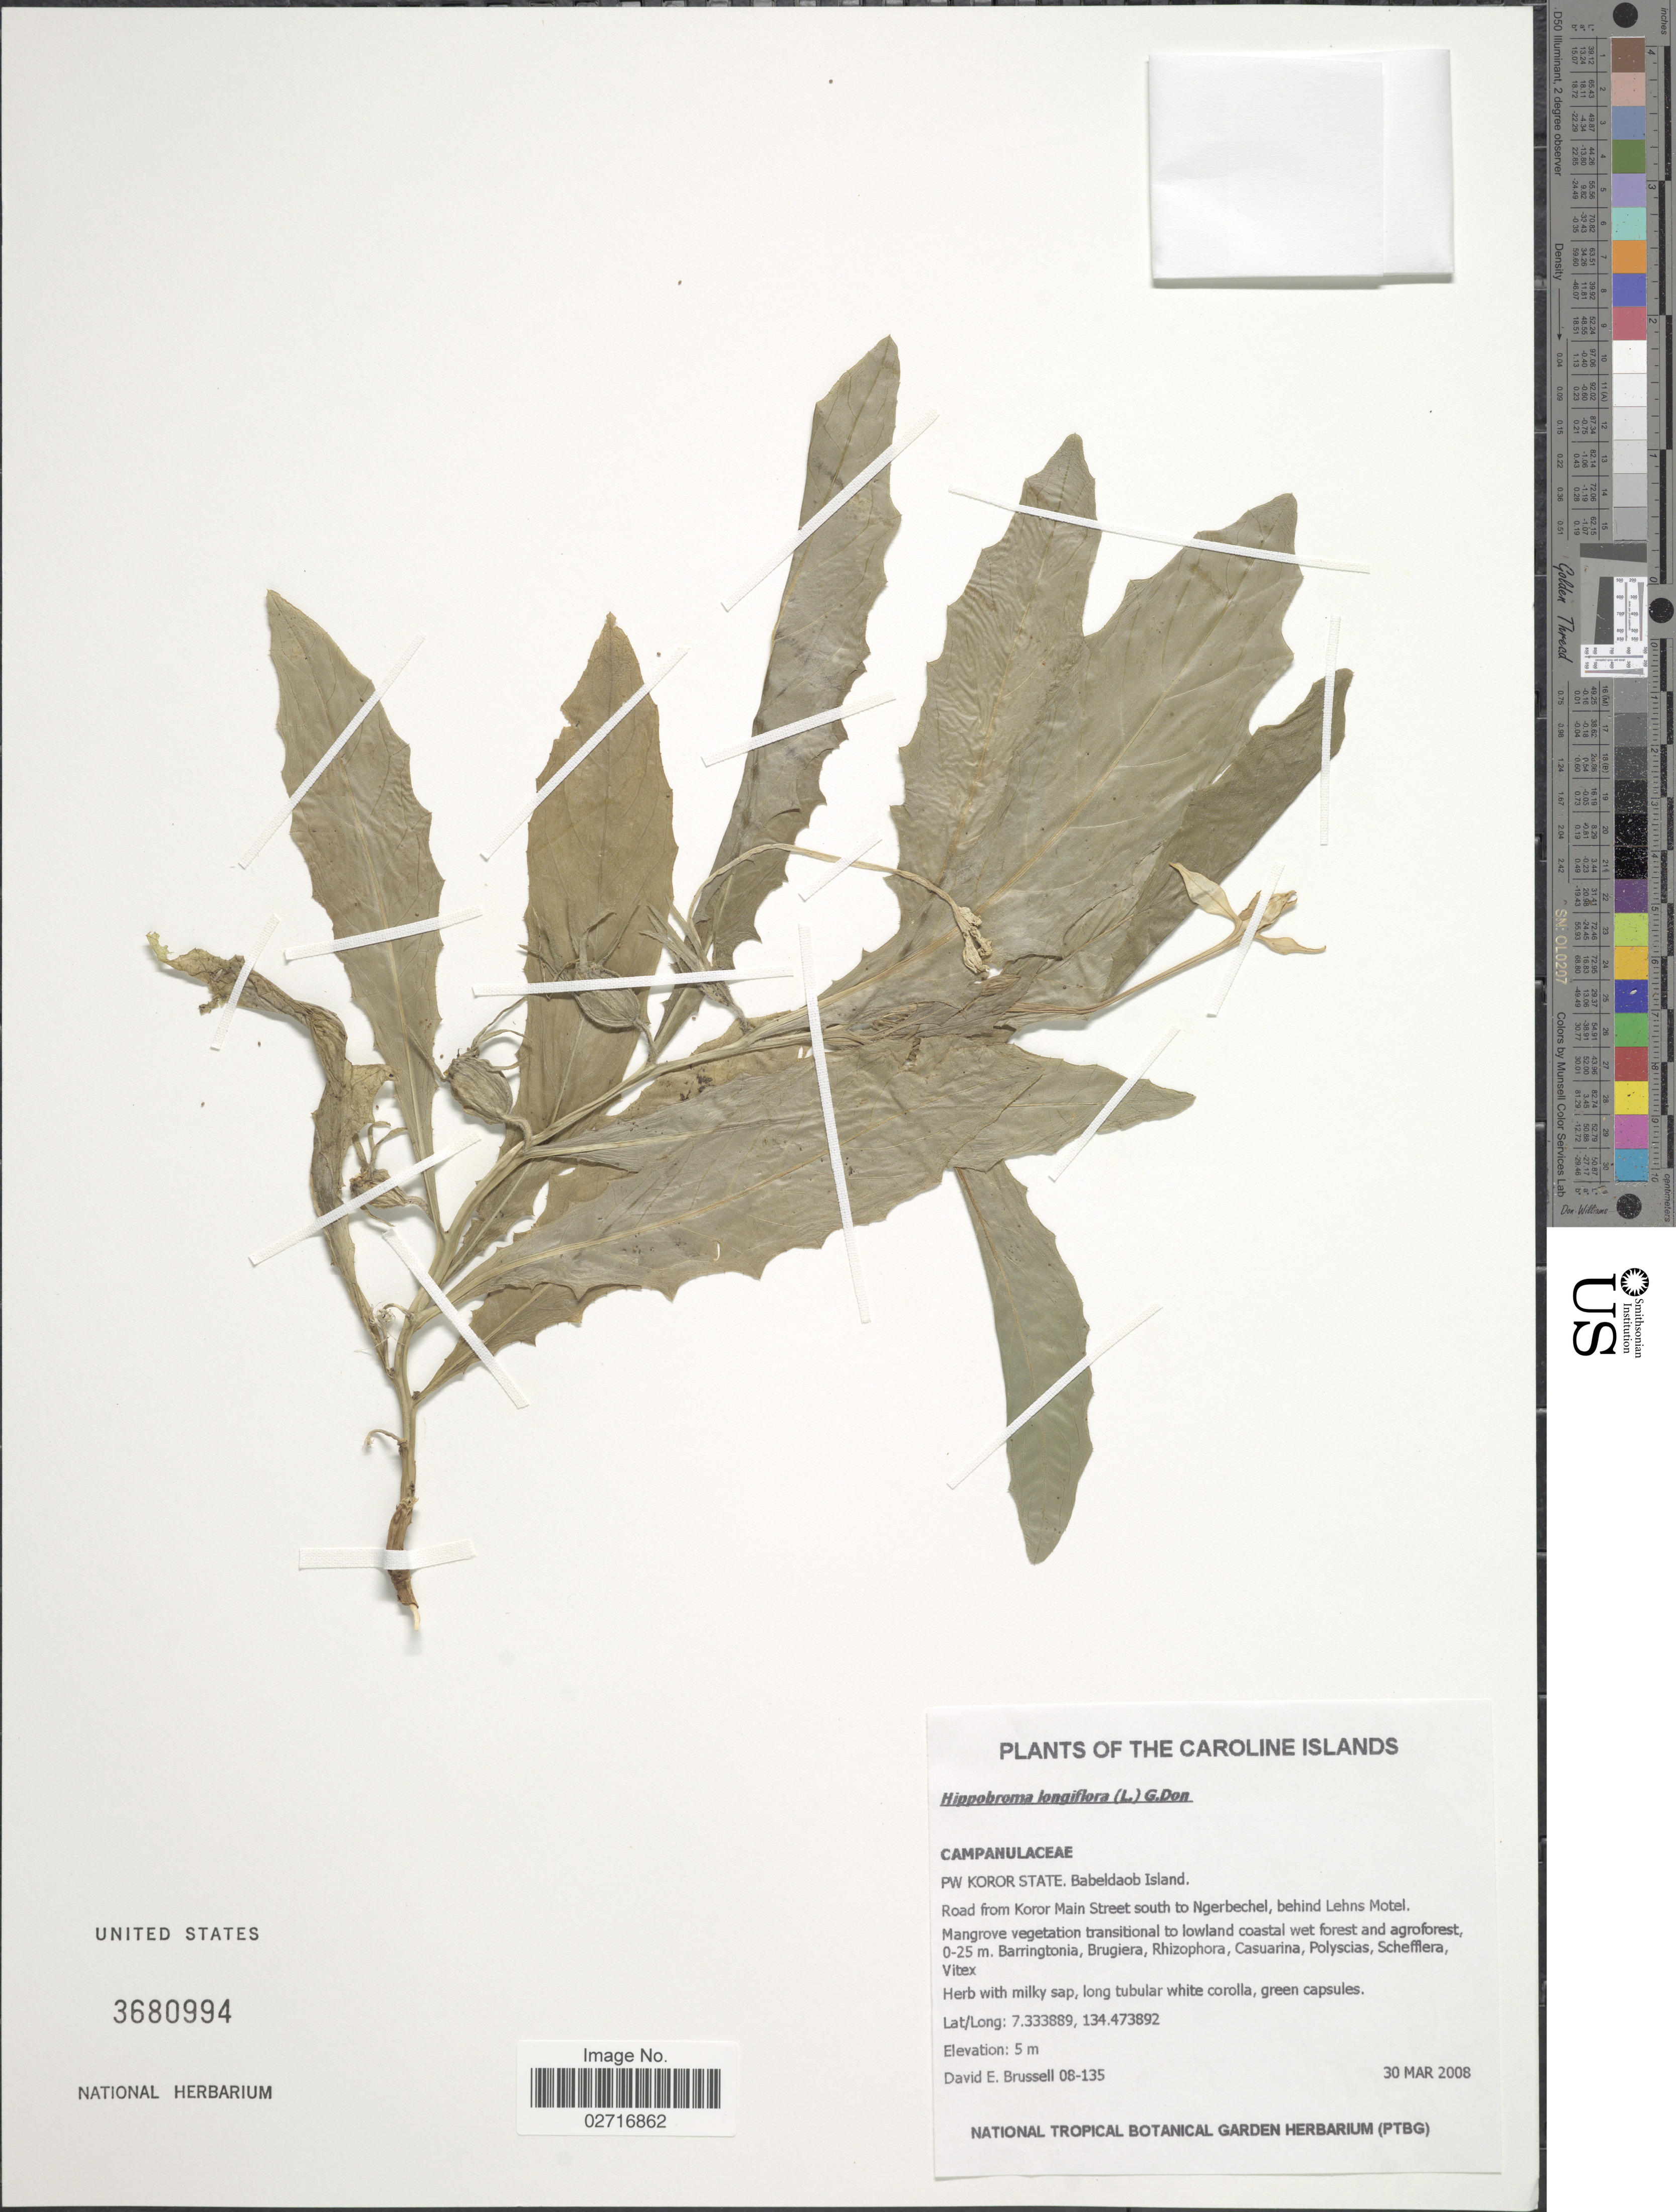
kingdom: Plantae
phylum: Tracheophyta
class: Magnoliopsida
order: Asterales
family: Campanulaceae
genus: Hippobroma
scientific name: Hippobroma longiflora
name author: (L.) G. Don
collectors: D. Brussell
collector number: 08-135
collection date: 2008-03-30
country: Palau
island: Babeldaob [Babelthuap]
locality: The Caroline Islands, PW Koror State, Babeldaob Island, Road from Koror Main Street south to Ngerbechel, behind Lehns Motel.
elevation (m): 5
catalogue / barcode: US 3680994